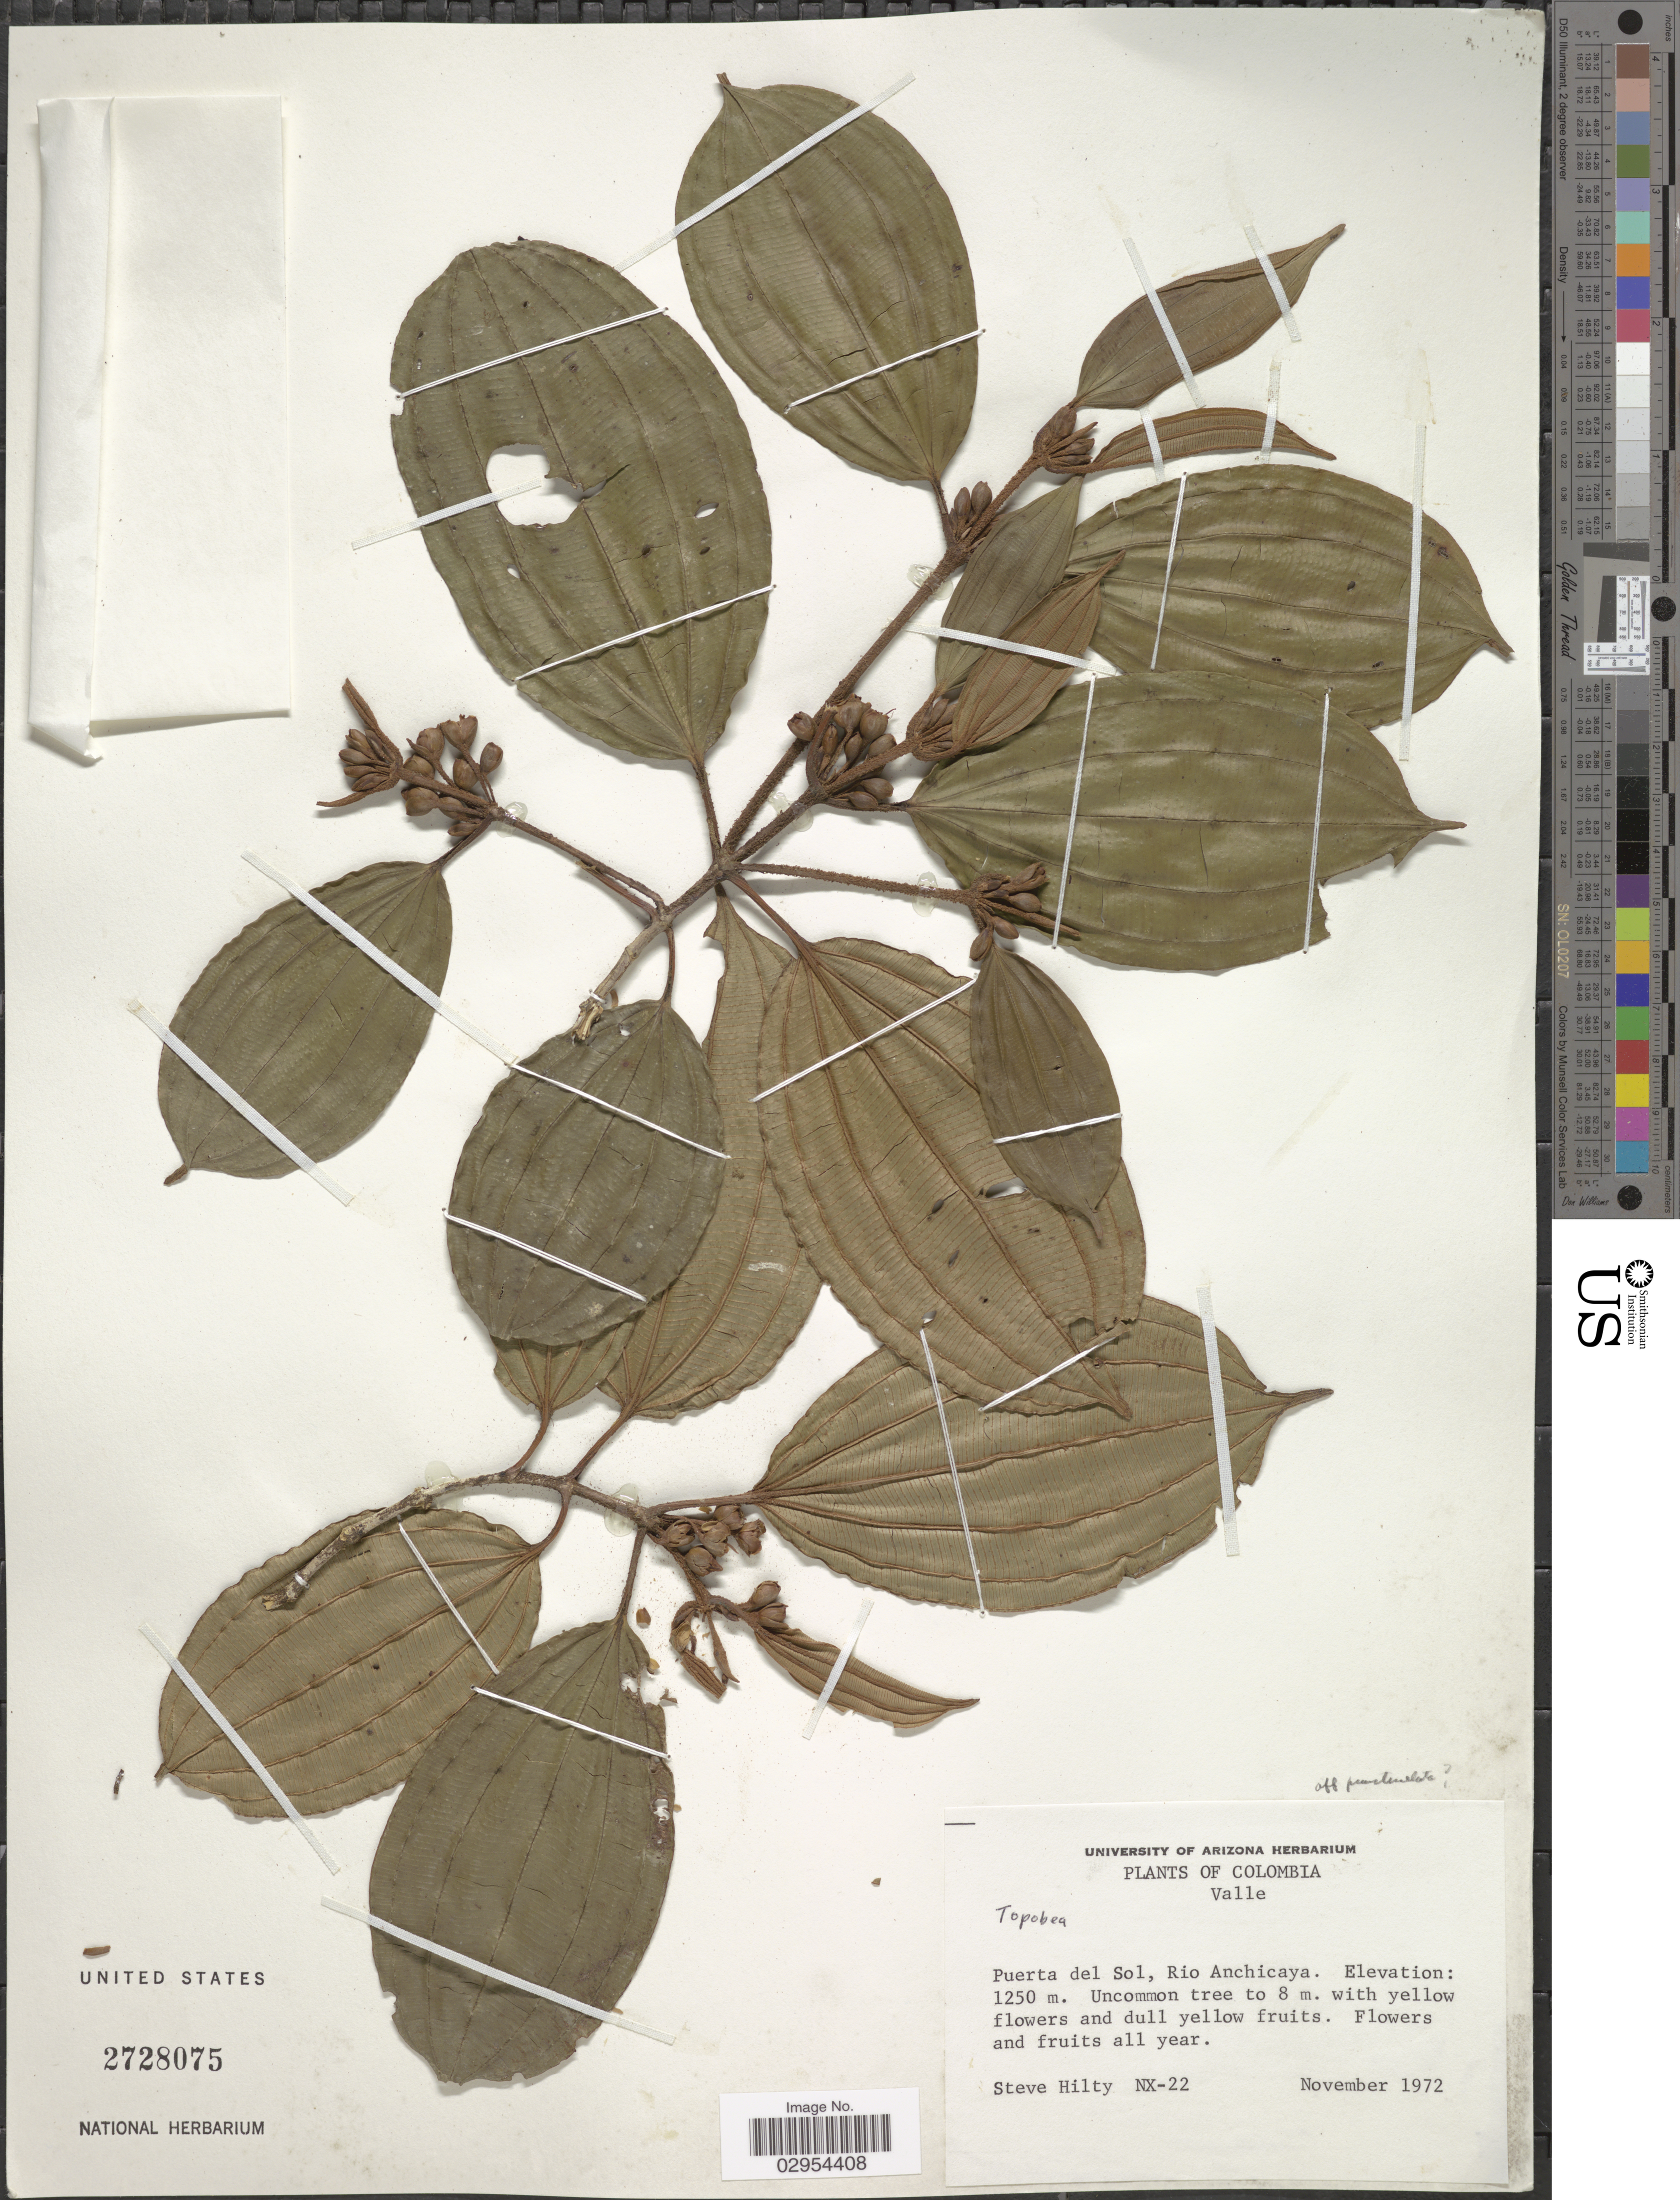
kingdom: Plantae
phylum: Tracheophyta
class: Magnoliopsida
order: Myrtales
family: Melastomataceae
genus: Topobea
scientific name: Topobea sp.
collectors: S. Hilty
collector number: NX-22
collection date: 1972-11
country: Colombia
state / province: Valle del Cauca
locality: Valle, Puerta del Sol, Rio Anchicaya.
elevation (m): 1250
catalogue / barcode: US 2728075